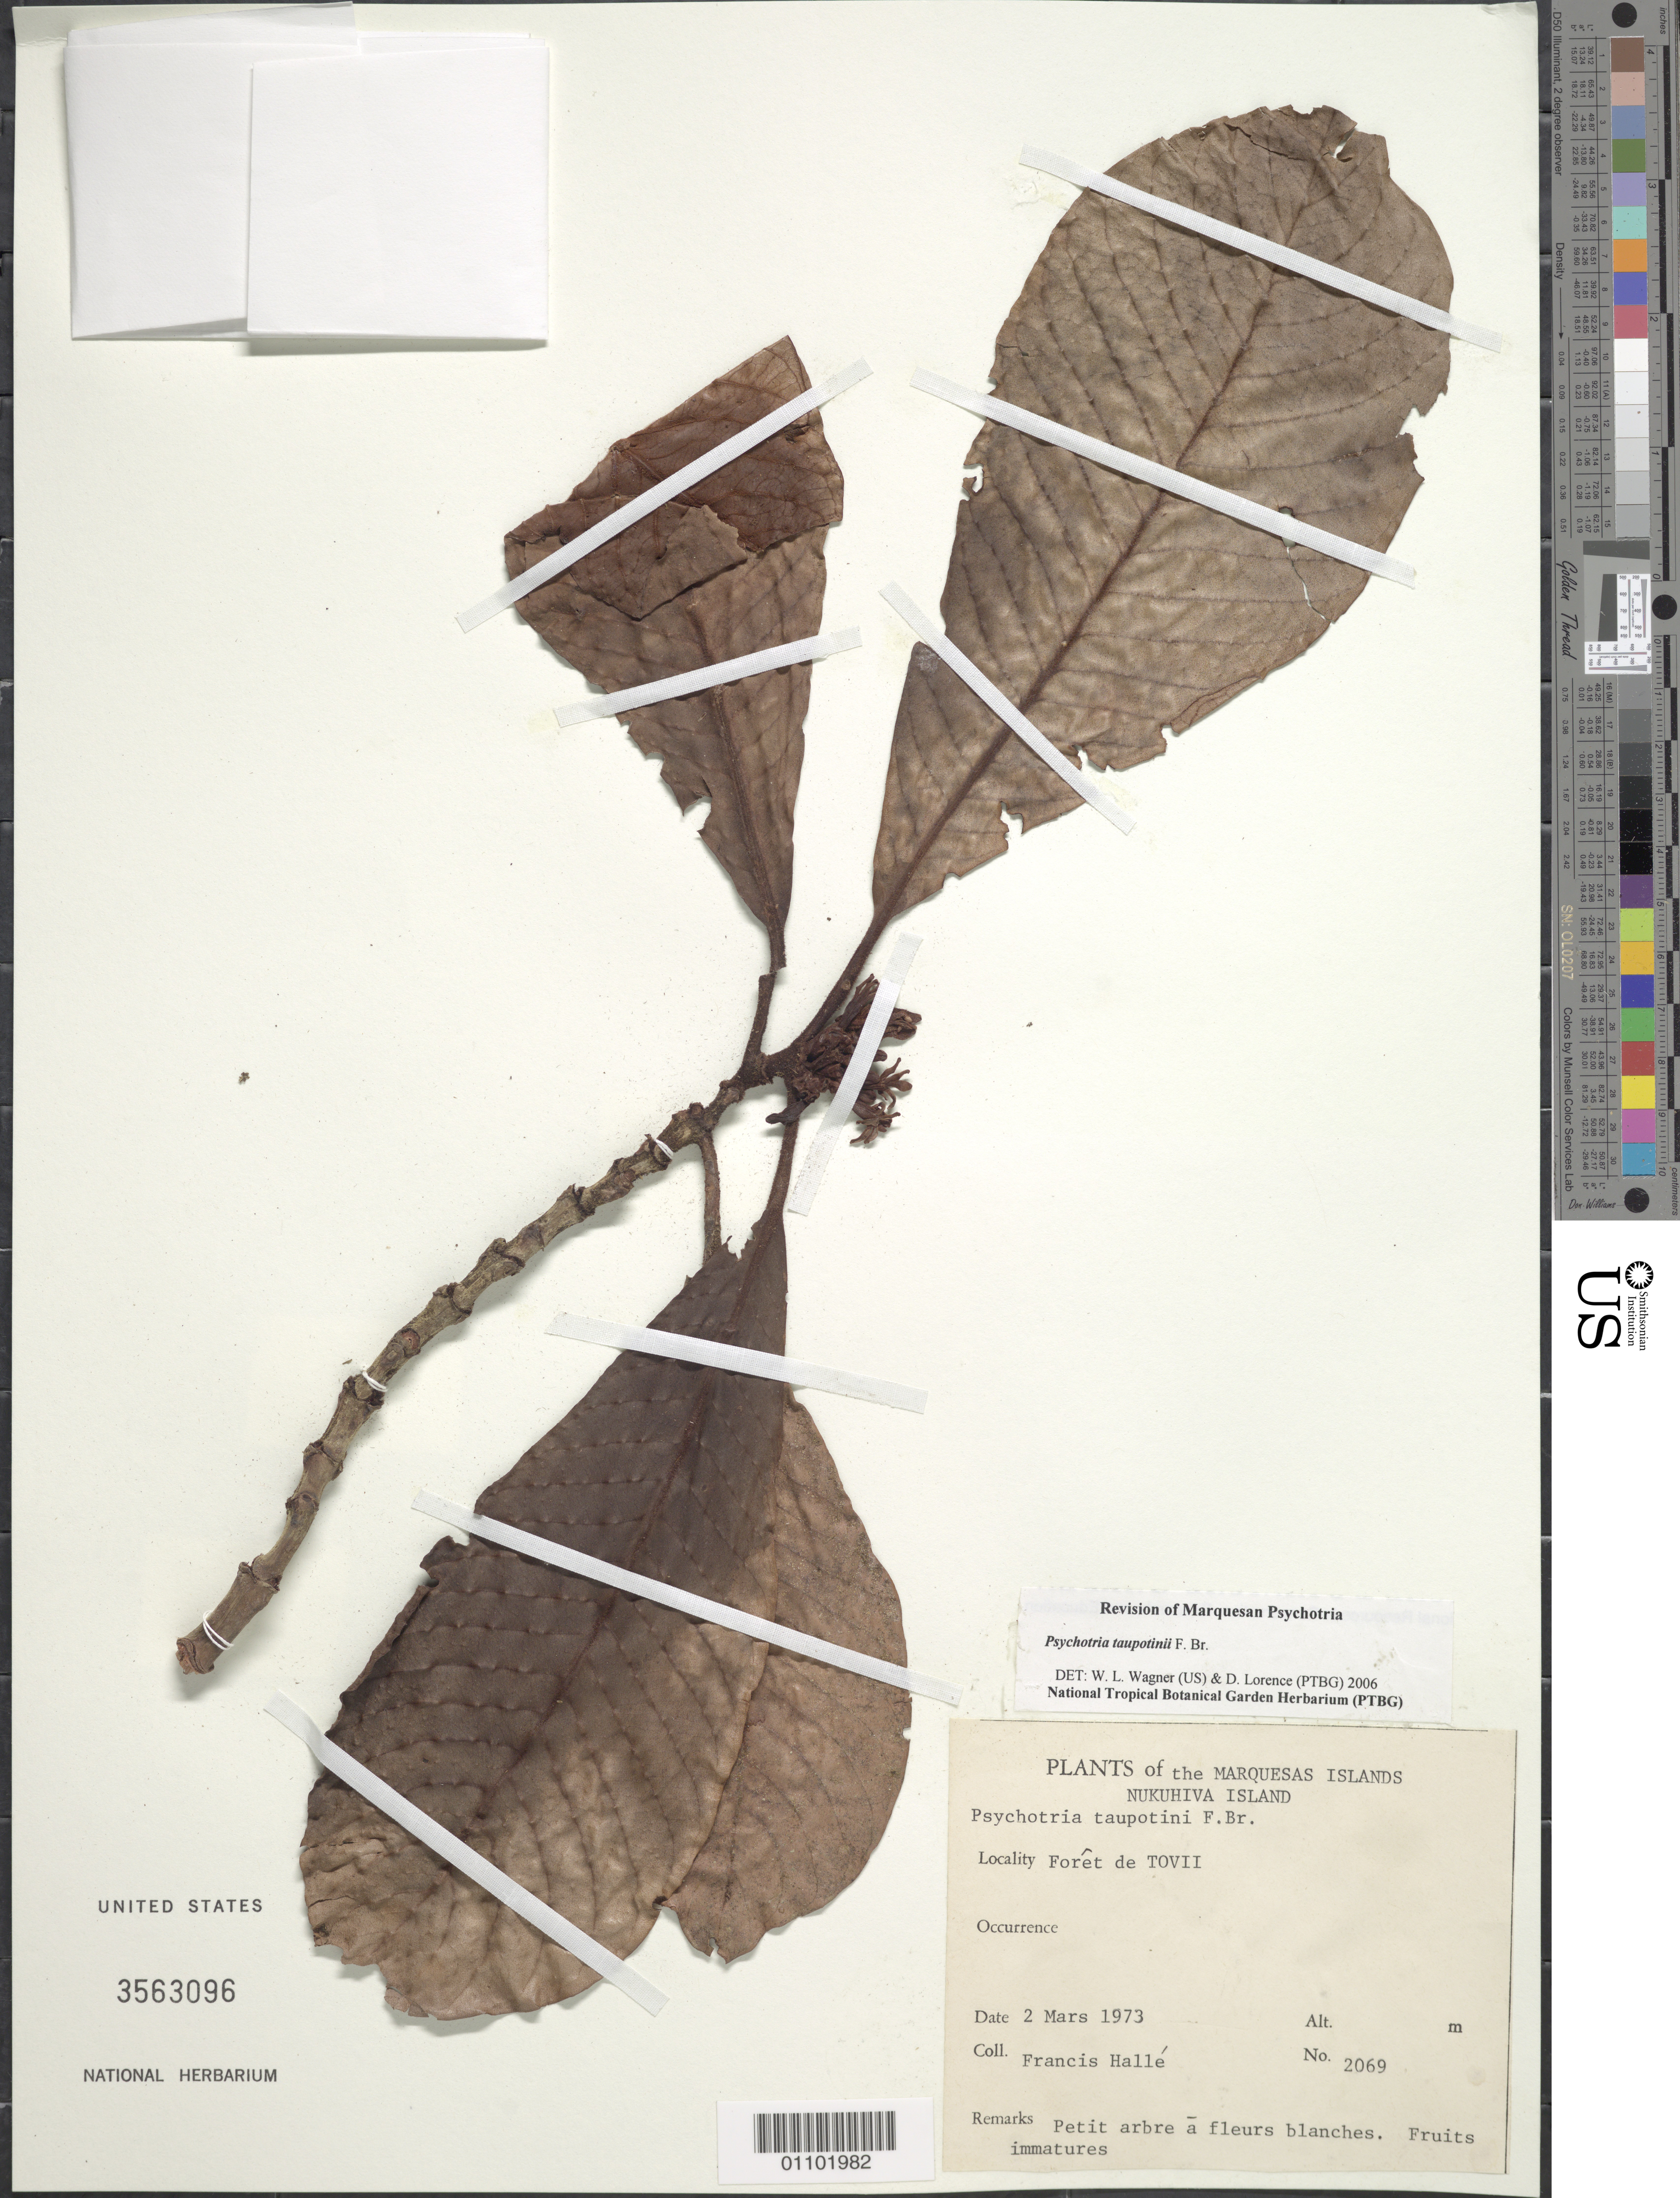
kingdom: Plantae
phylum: Tracheophyta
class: Magnoliopsida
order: Gentianales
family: Rubiaceae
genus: Psychotria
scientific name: Psychotria taupotinii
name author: F. Br.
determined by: Lorence, David H.; Wagner, W. H.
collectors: F. Hallé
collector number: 2069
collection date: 1973-03-02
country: French Polynesia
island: Nuku Hiva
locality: Forêt de Toovii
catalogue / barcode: US 3563096